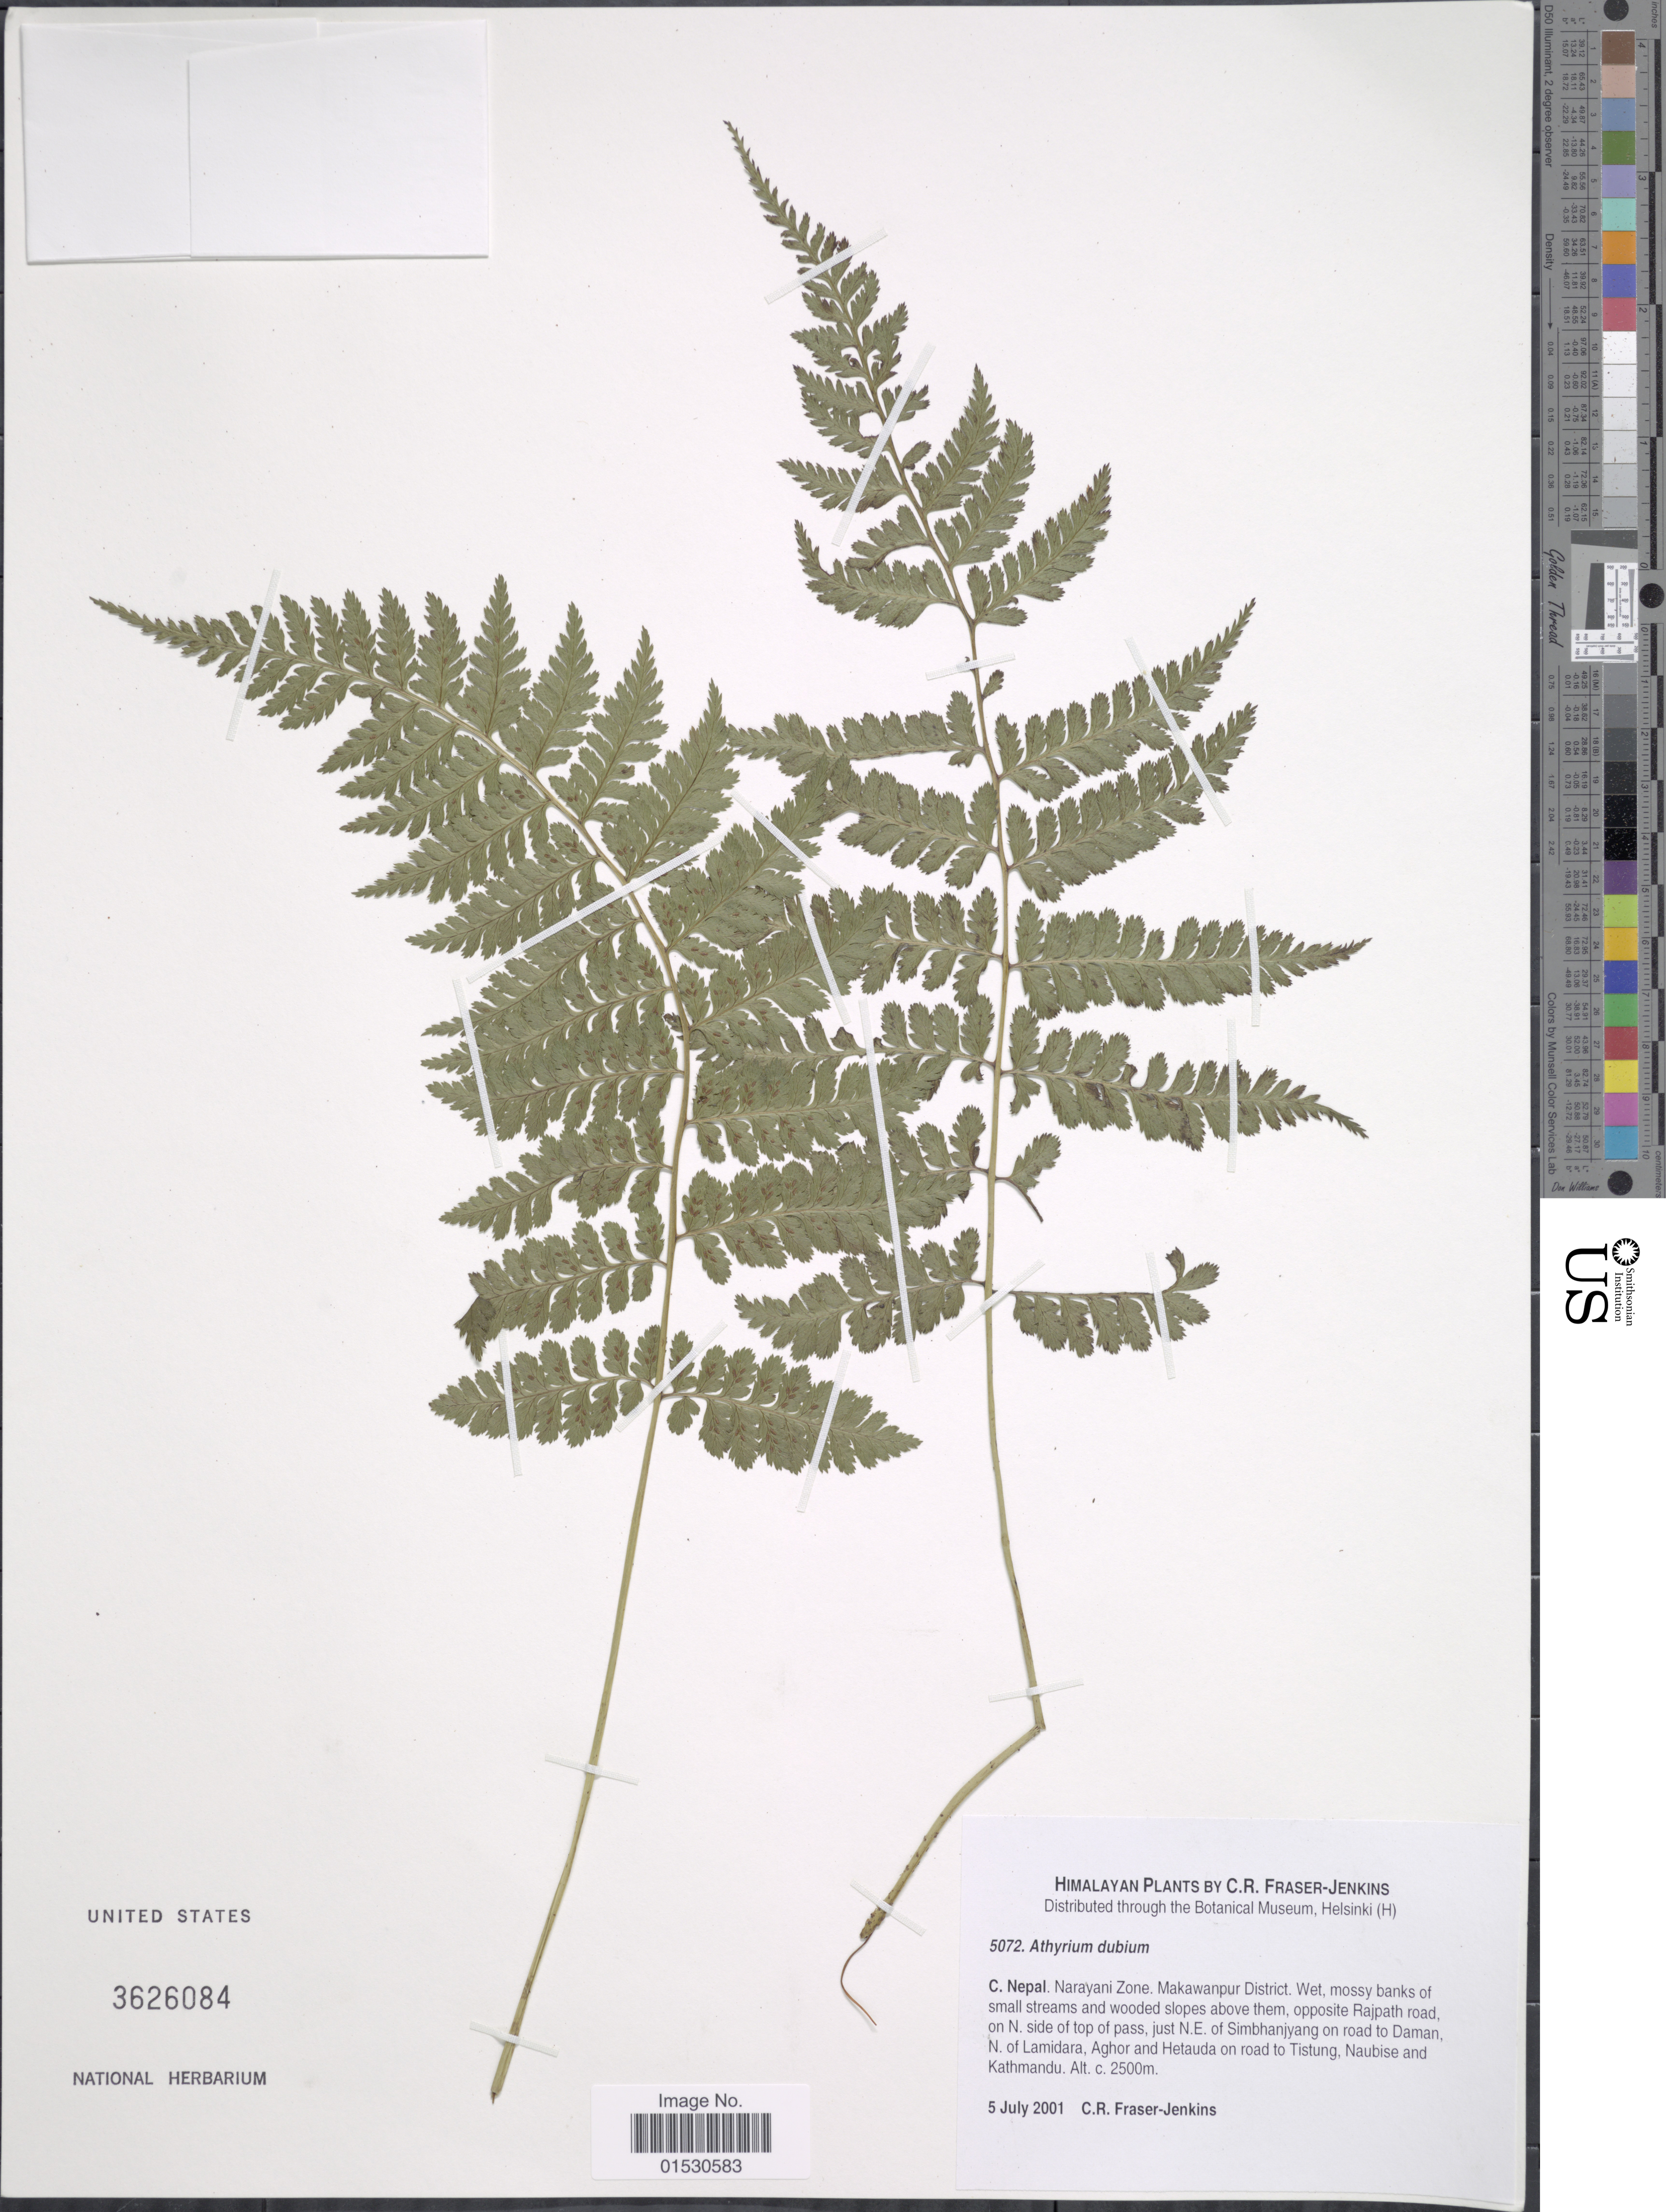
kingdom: Plantae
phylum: Tracheophyta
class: Polypodiopsida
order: Polypodiales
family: Athyriaceae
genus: Athyrium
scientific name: Athyrium dubium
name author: (D. Don) Ohwi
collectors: C. R. Fraser-Jenkins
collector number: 5072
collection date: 2001-07-05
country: Nepal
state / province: Narayani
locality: C Nepal, Narayani Zone, Makawanpur District. Wt mossy banks of small streams and wooded slopes above them, opposite Rajpath road, on N side of top of pass, just N.E. of Simbhanjyang on road to Daman, N of Lamidara, Aghor and Hetauda on road to Tistung, Naubuse and Kathmandu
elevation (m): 2500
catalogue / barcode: US 3626084